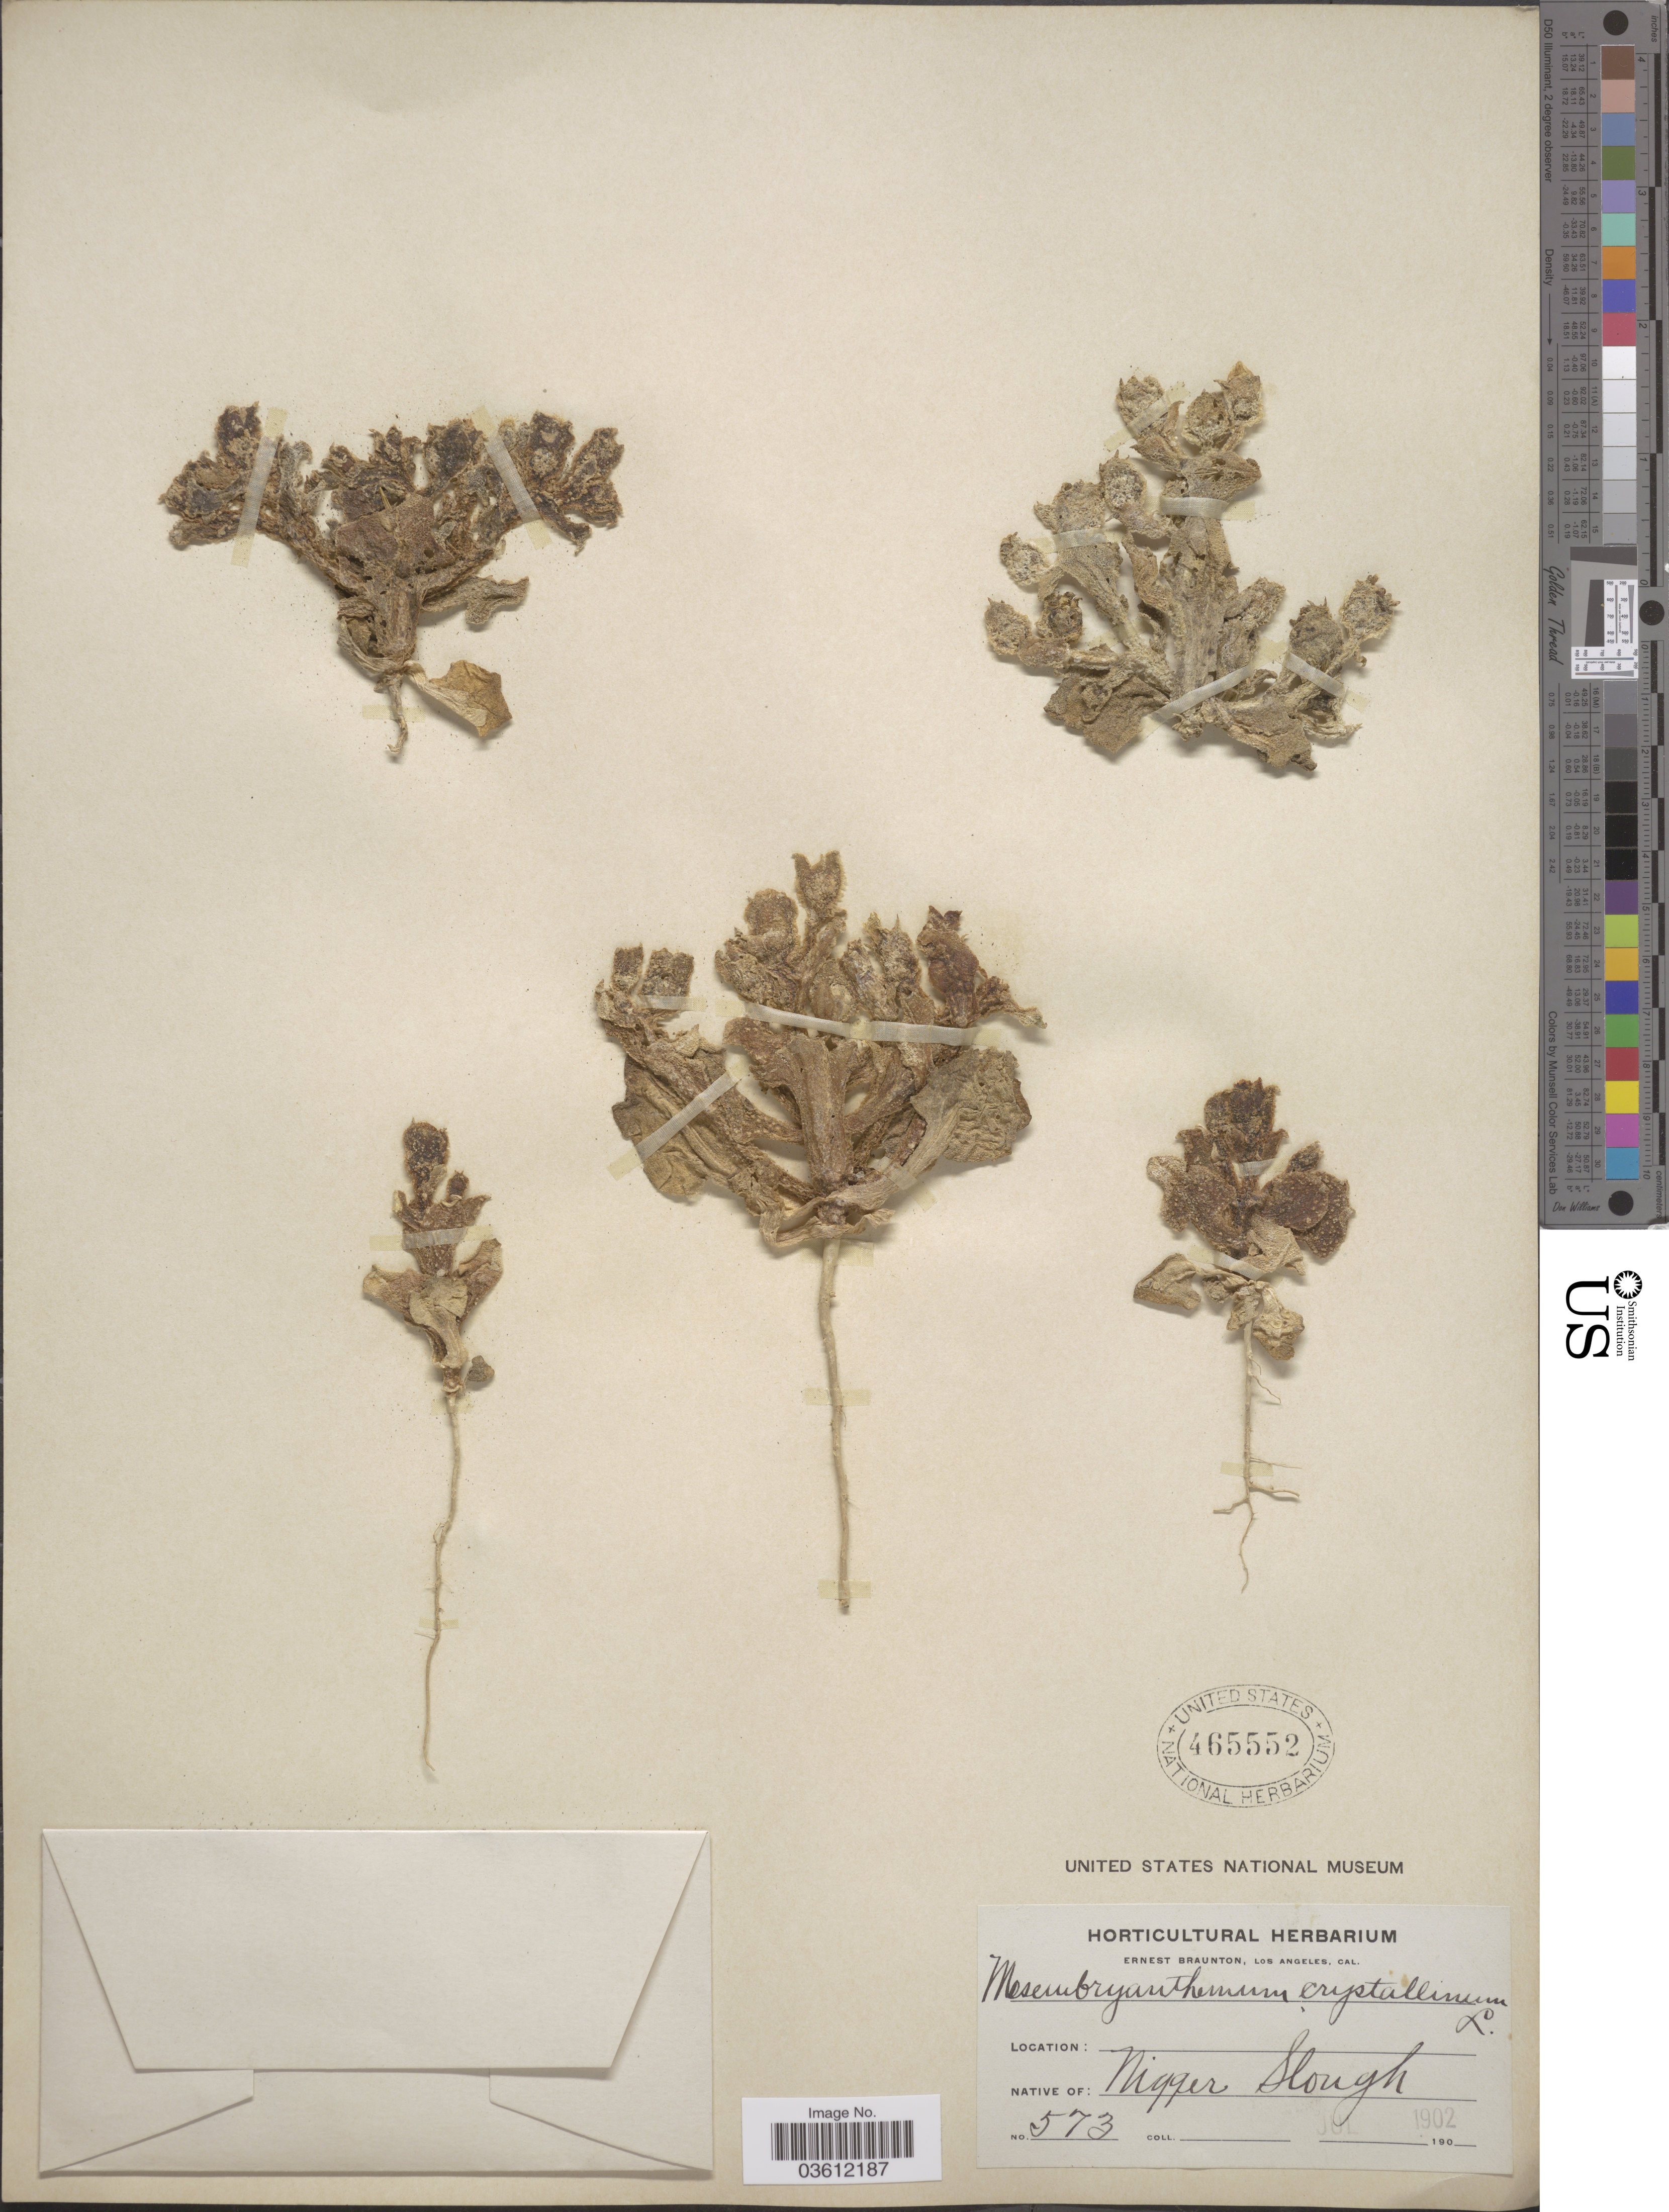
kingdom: Plantae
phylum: Tracheophyta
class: Magnoliopsida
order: Caryophyllales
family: Aizoaceae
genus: Mesembryanthemum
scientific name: Mesembryanthemum crystallinum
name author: L.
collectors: E. Braunton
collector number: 573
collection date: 1902-07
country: United States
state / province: California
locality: Nigger Slough.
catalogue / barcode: US 465552